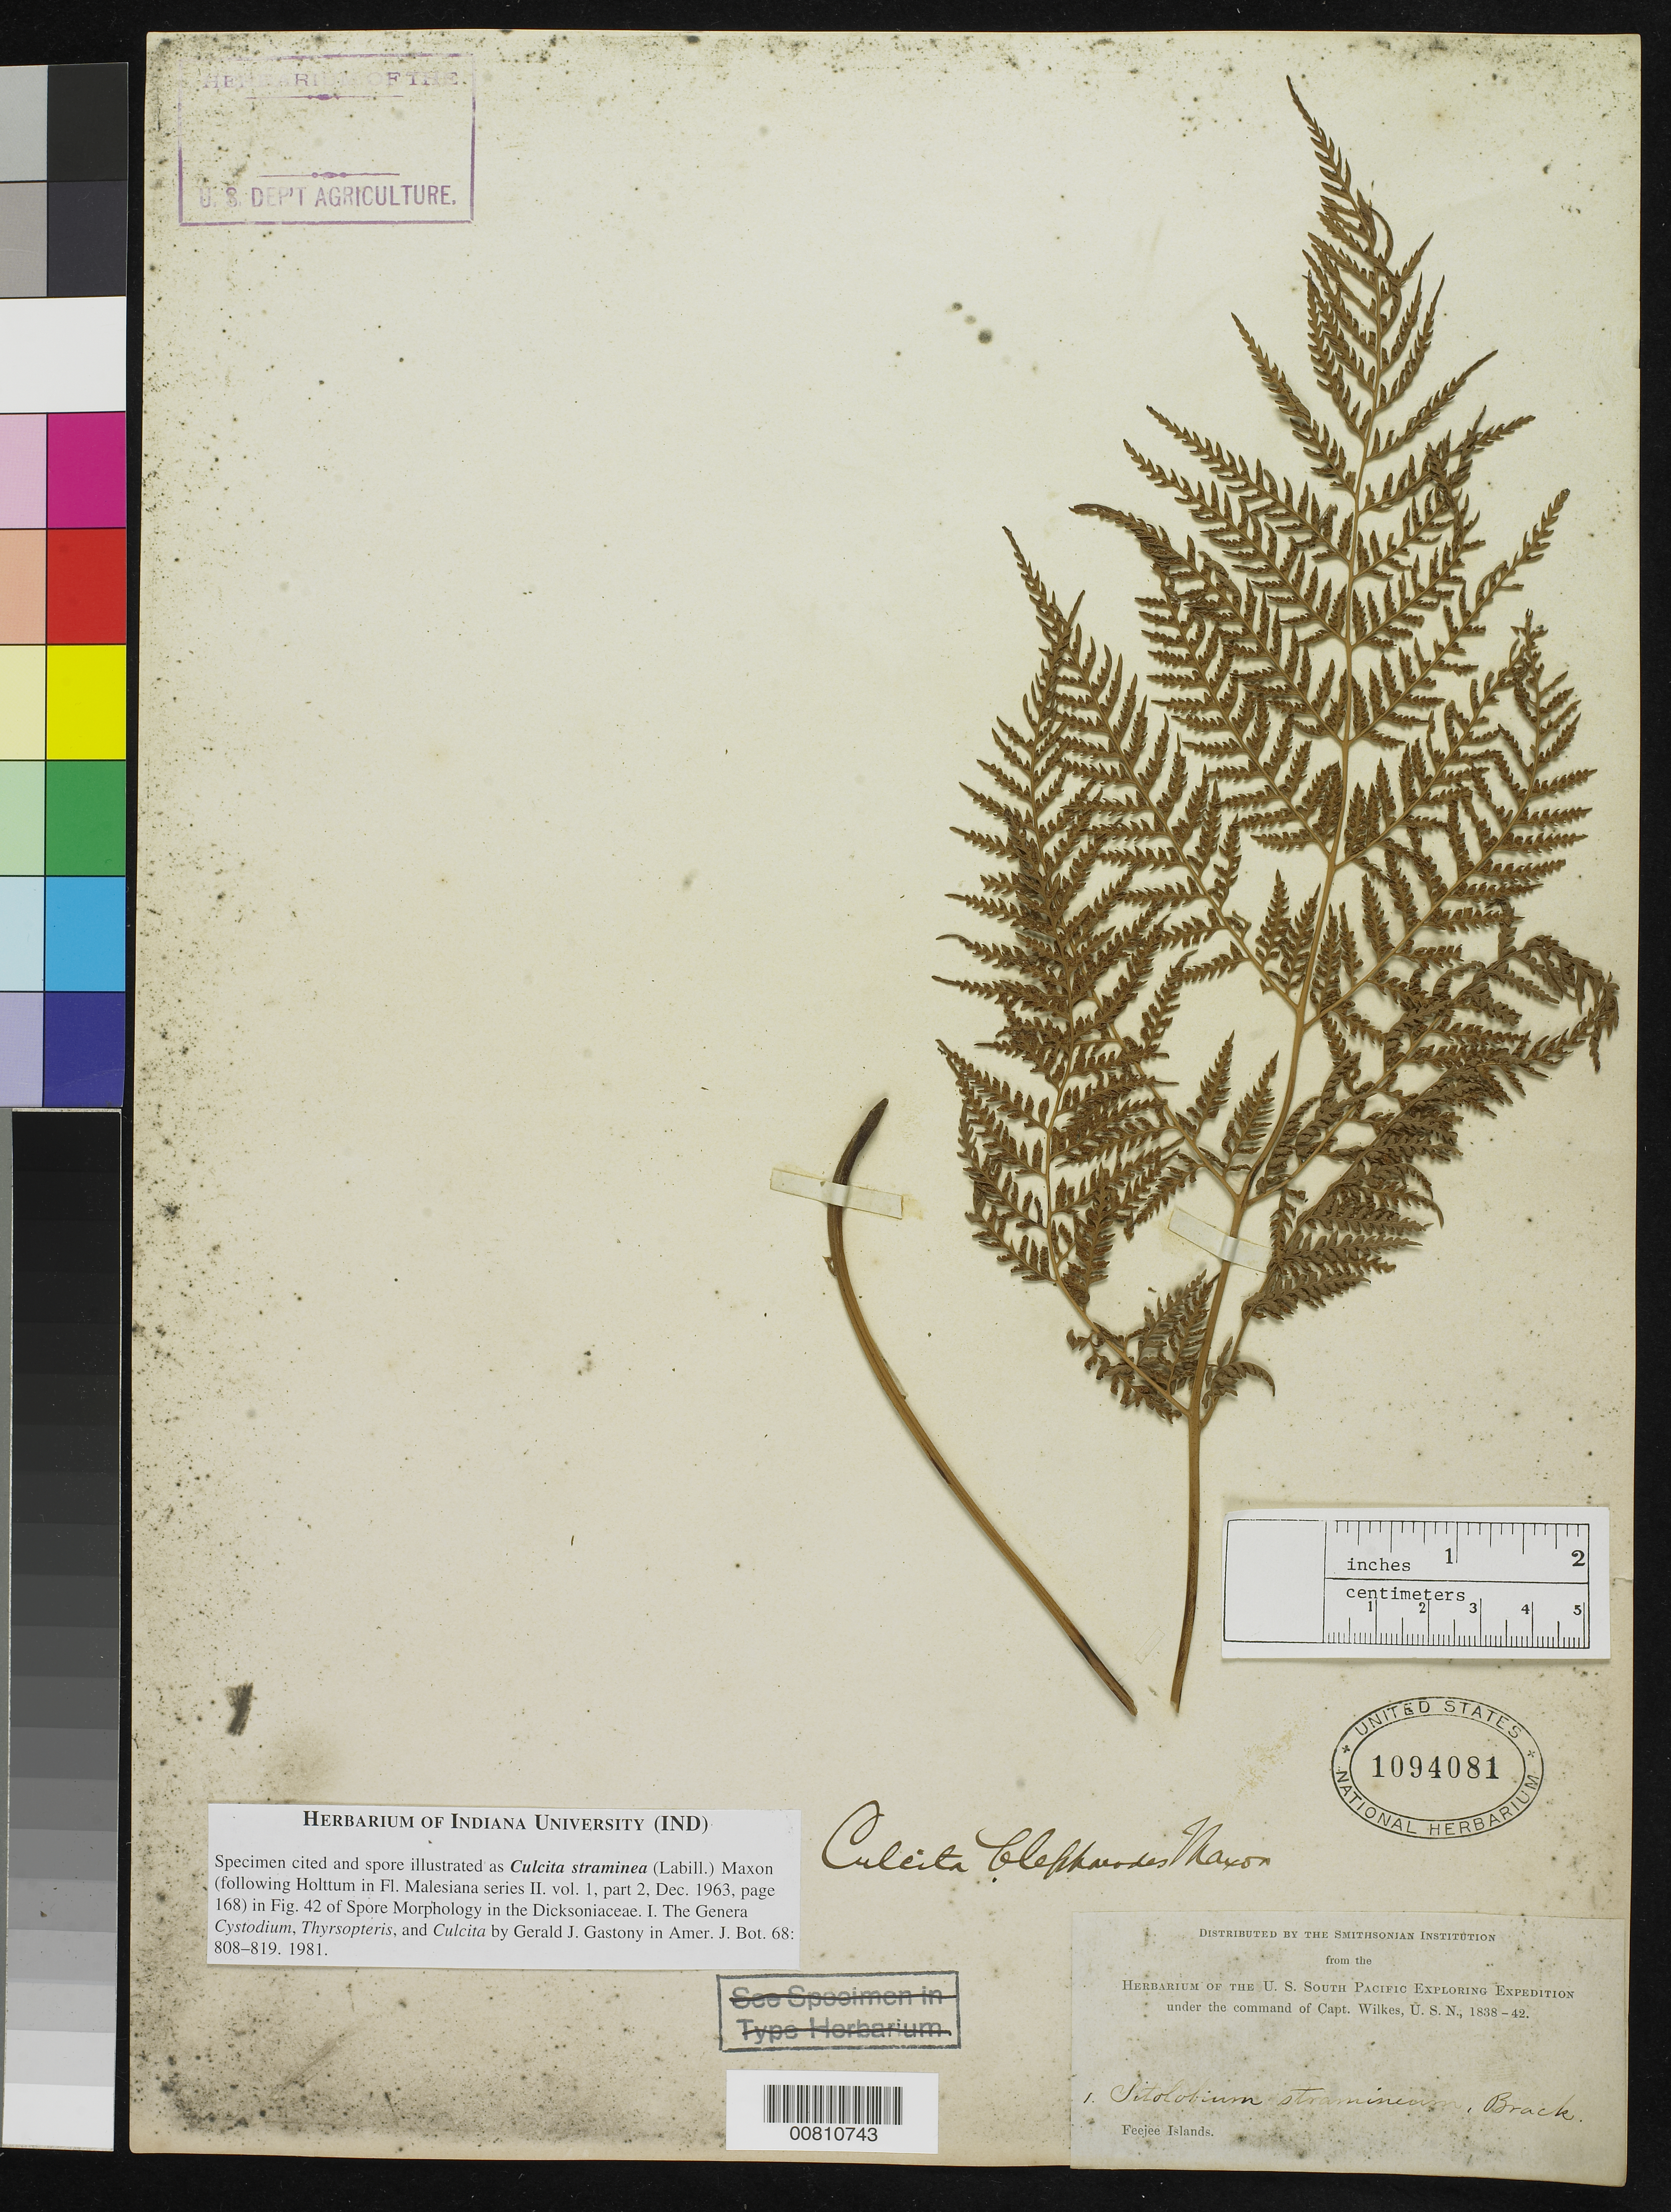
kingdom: Plantae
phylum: Tracheophyta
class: Polypodiopsida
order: Cyatheales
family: Culcitaceae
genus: Culcita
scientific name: Culcita blepharodes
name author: Maxon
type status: Isotype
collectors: Wilkes Explor. Exped.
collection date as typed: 1838 to -- --- 1842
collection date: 1838/1842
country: Fiji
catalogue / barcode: US 1094081